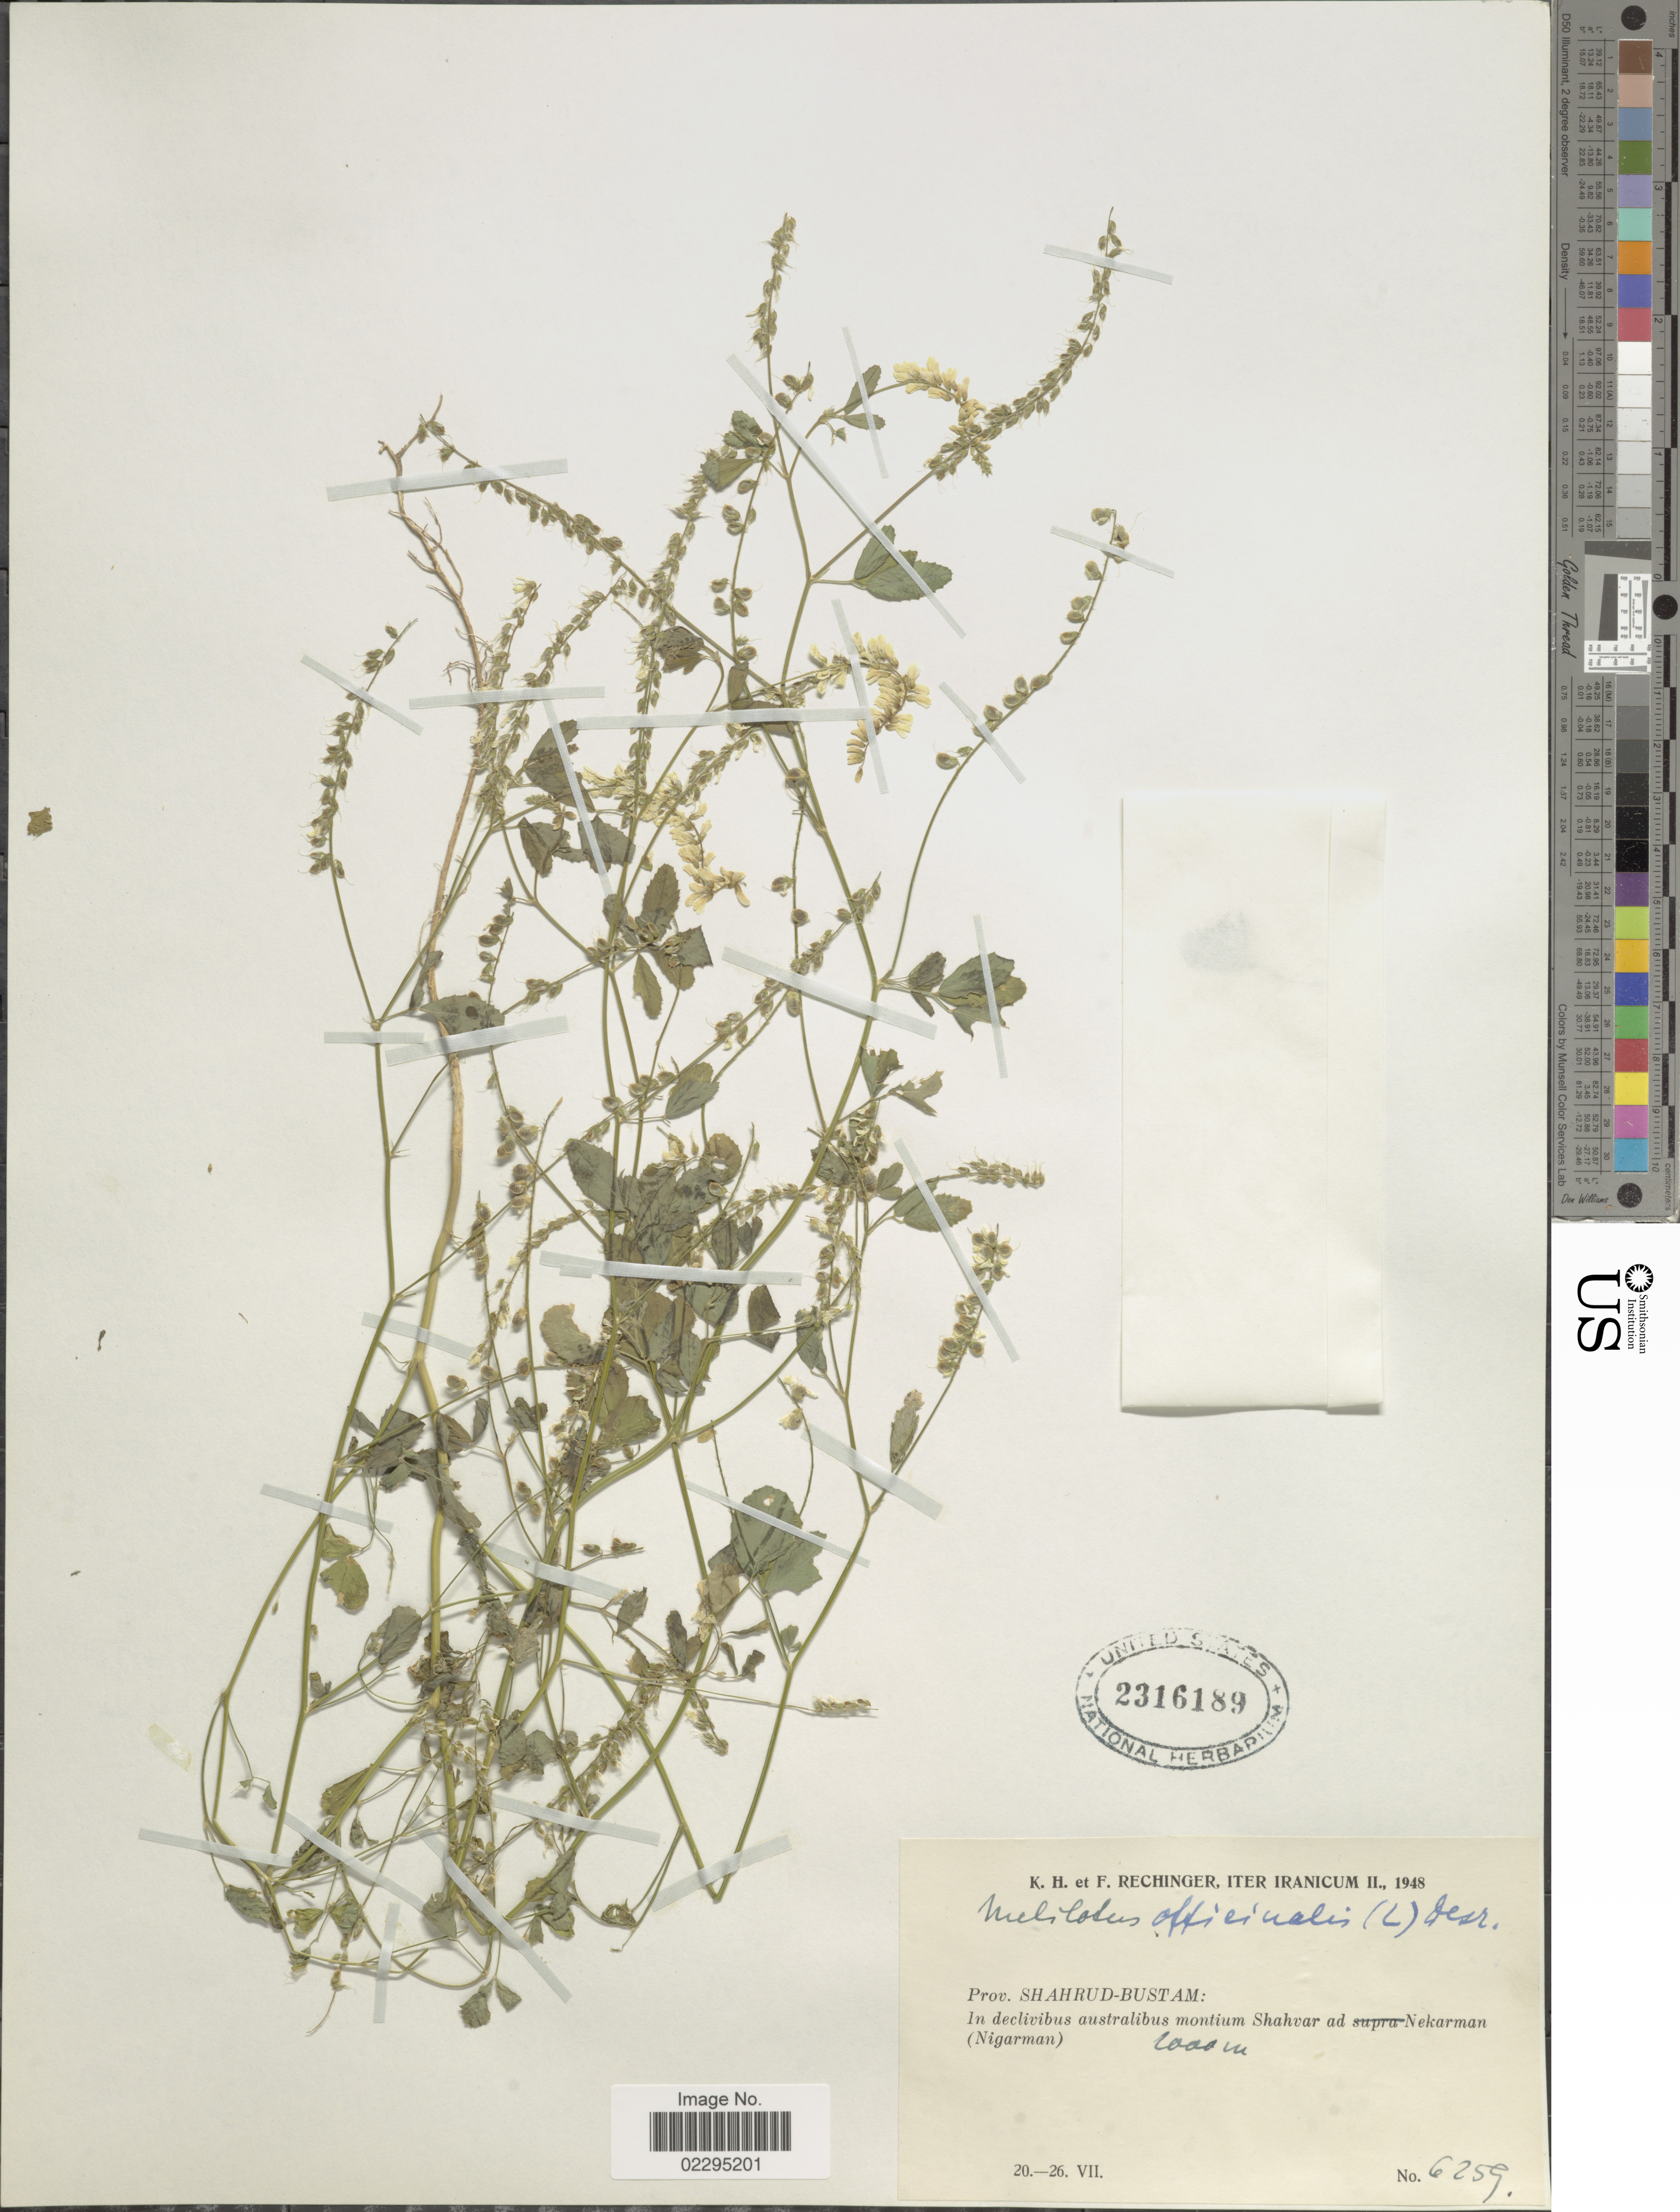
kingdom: Plantae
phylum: Tracheophyta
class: Magnoliopsida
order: Fabales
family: Fabaceae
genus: Melilotus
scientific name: Melilotus officinalis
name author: (L.) Lam.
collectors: K. H. Rechinger & F. Rechinger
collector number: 6259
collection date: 1948-07-20/1948-07-26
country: Iran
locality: Iranicum, Prov. Shahrud-Bustam, In declivibus australibus montium Shahvar ad Nekarman (Nigarman)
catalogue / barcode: US 2316189